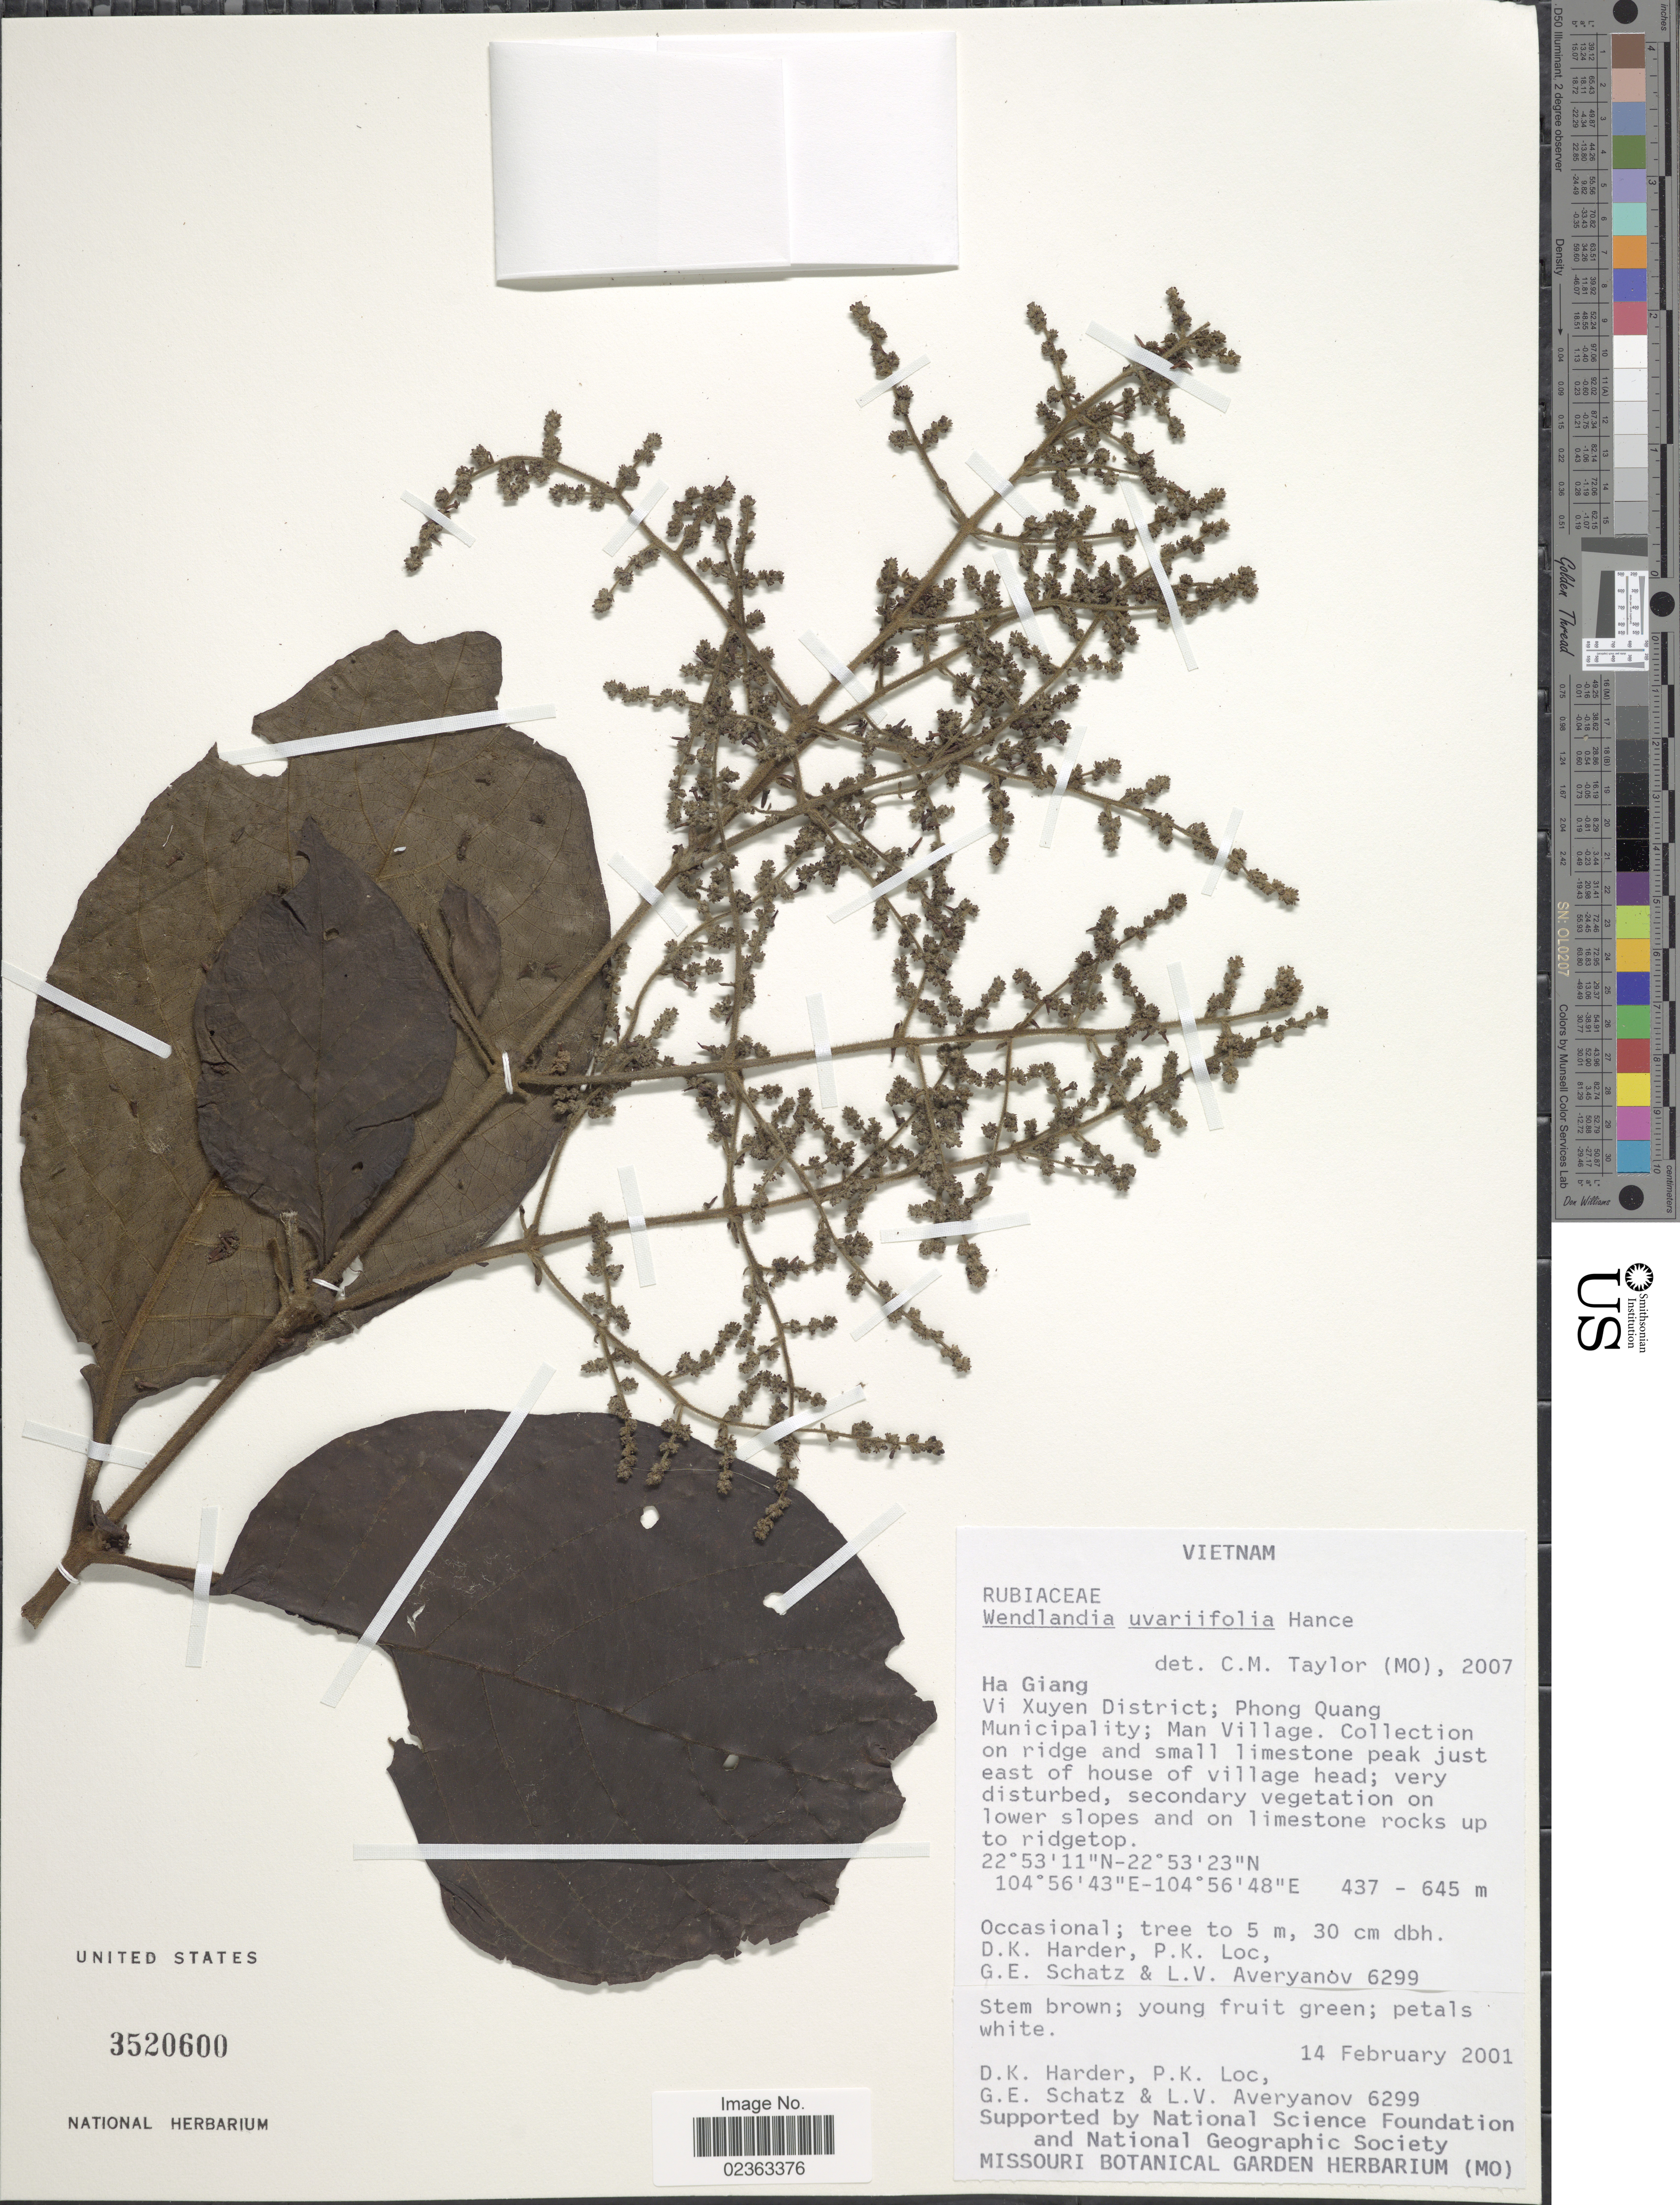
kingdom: Plantae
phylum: Tracheophyta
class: Magnoliopsida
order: Gentianales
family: Rubiaceae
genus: Wendlandia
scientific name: Wendlandia uvariifolia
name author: Hance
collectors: D. Harder, P. K. Lôc, G. Schatz & L. Averyanov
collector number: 6299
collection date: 2001-02-14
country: Vietnam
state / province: Ha Giang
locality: Vi Xuyen District; Phong Quang, Municipality; Man Village, on ridge and small limestone peak just east of house of village head, on limestone rocks up to ridgetop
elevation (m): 437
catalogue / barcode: US 3520600